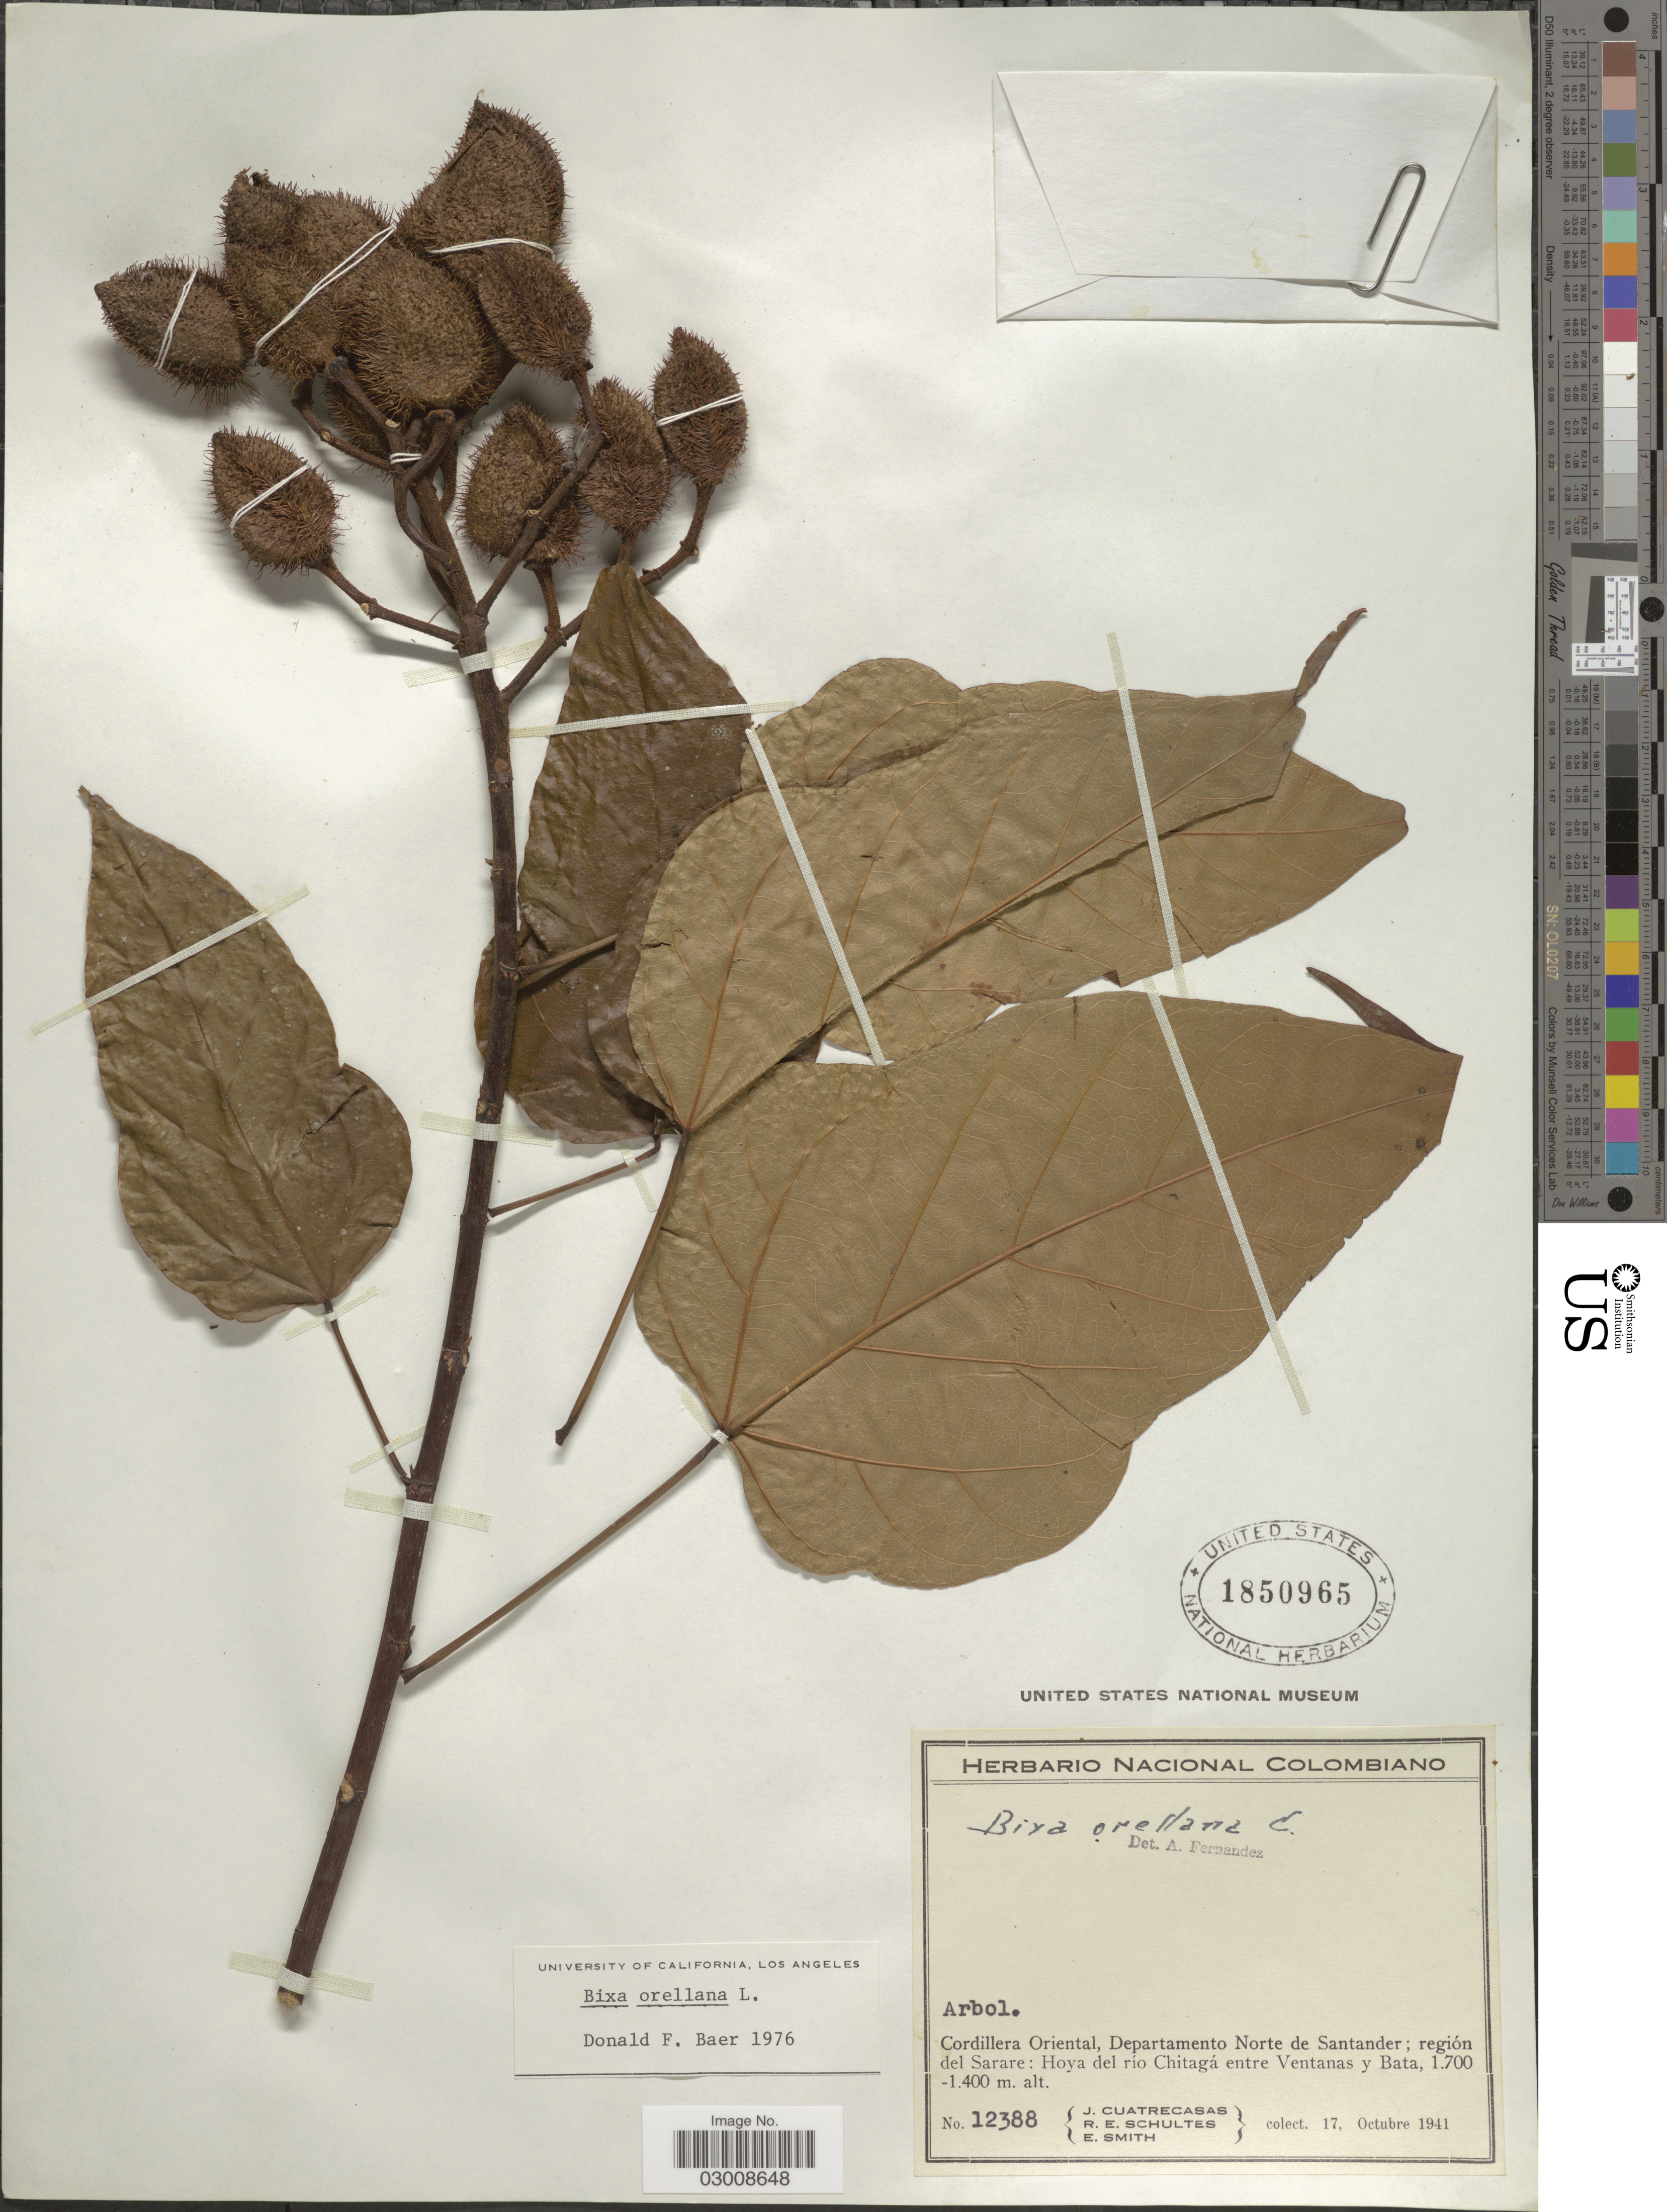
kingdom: Plantae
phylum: Tracheophyta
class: Magnoliopsida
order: Malvales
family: Bixaceae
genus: Bixa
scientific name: Bixa orellana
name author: L.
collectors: J. Cuatrecasas, R. E. Schultes & E. Smith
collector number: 12388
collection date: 1941-10-17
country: Colombia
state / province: Norte de Santander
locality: Cordillera Oriental, Departamento Norte de Santander; región del Sarare: Hoya del río Chitagá entre Ventanas y Bata.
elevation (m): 1400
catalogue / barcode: US 1850965